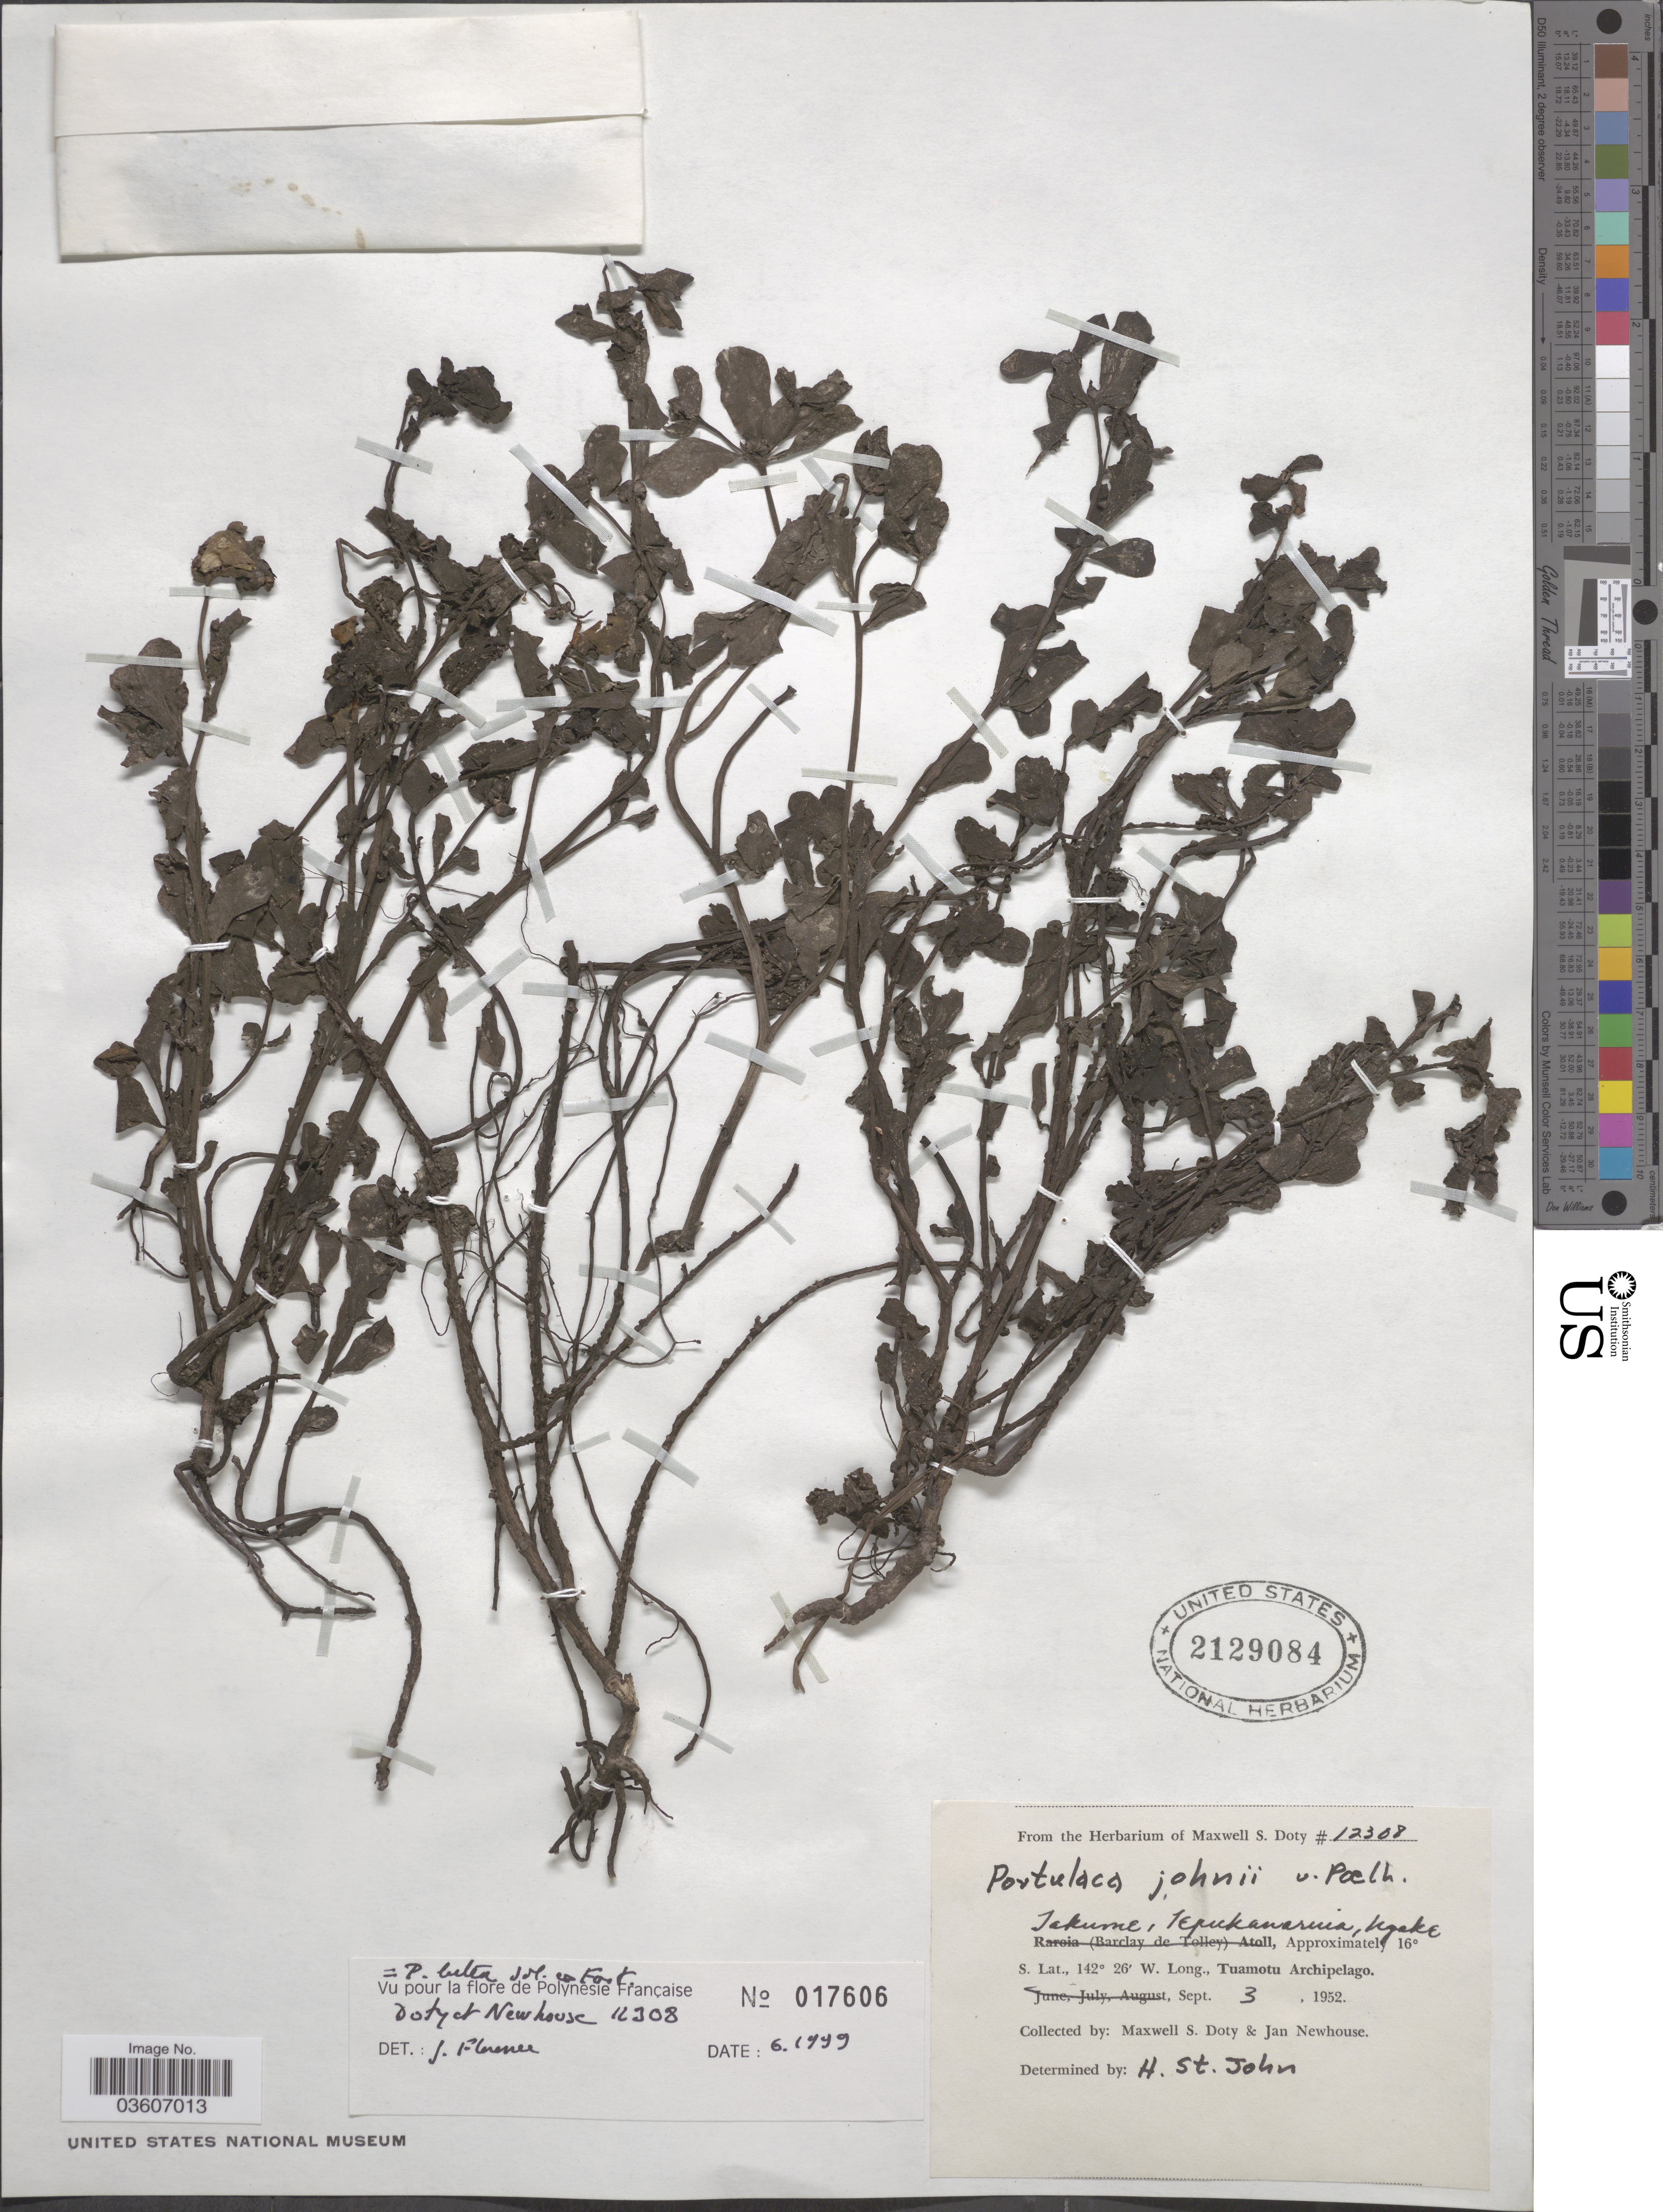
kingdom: Plantae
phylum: Tracheophyta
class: Magnoliopsida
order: Caryophyllales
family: Portulacaceae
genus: Portulaca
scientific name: Portulaca lutea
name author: Sol. ex G. Forst.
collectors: M. S. Doty & J. Newhouse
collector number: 12308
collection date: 1952-09-03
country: French Polynesia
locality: Takume, Tepukanaruia, Ngake. Tuamotu Archipelago.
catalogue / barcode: US 2129084